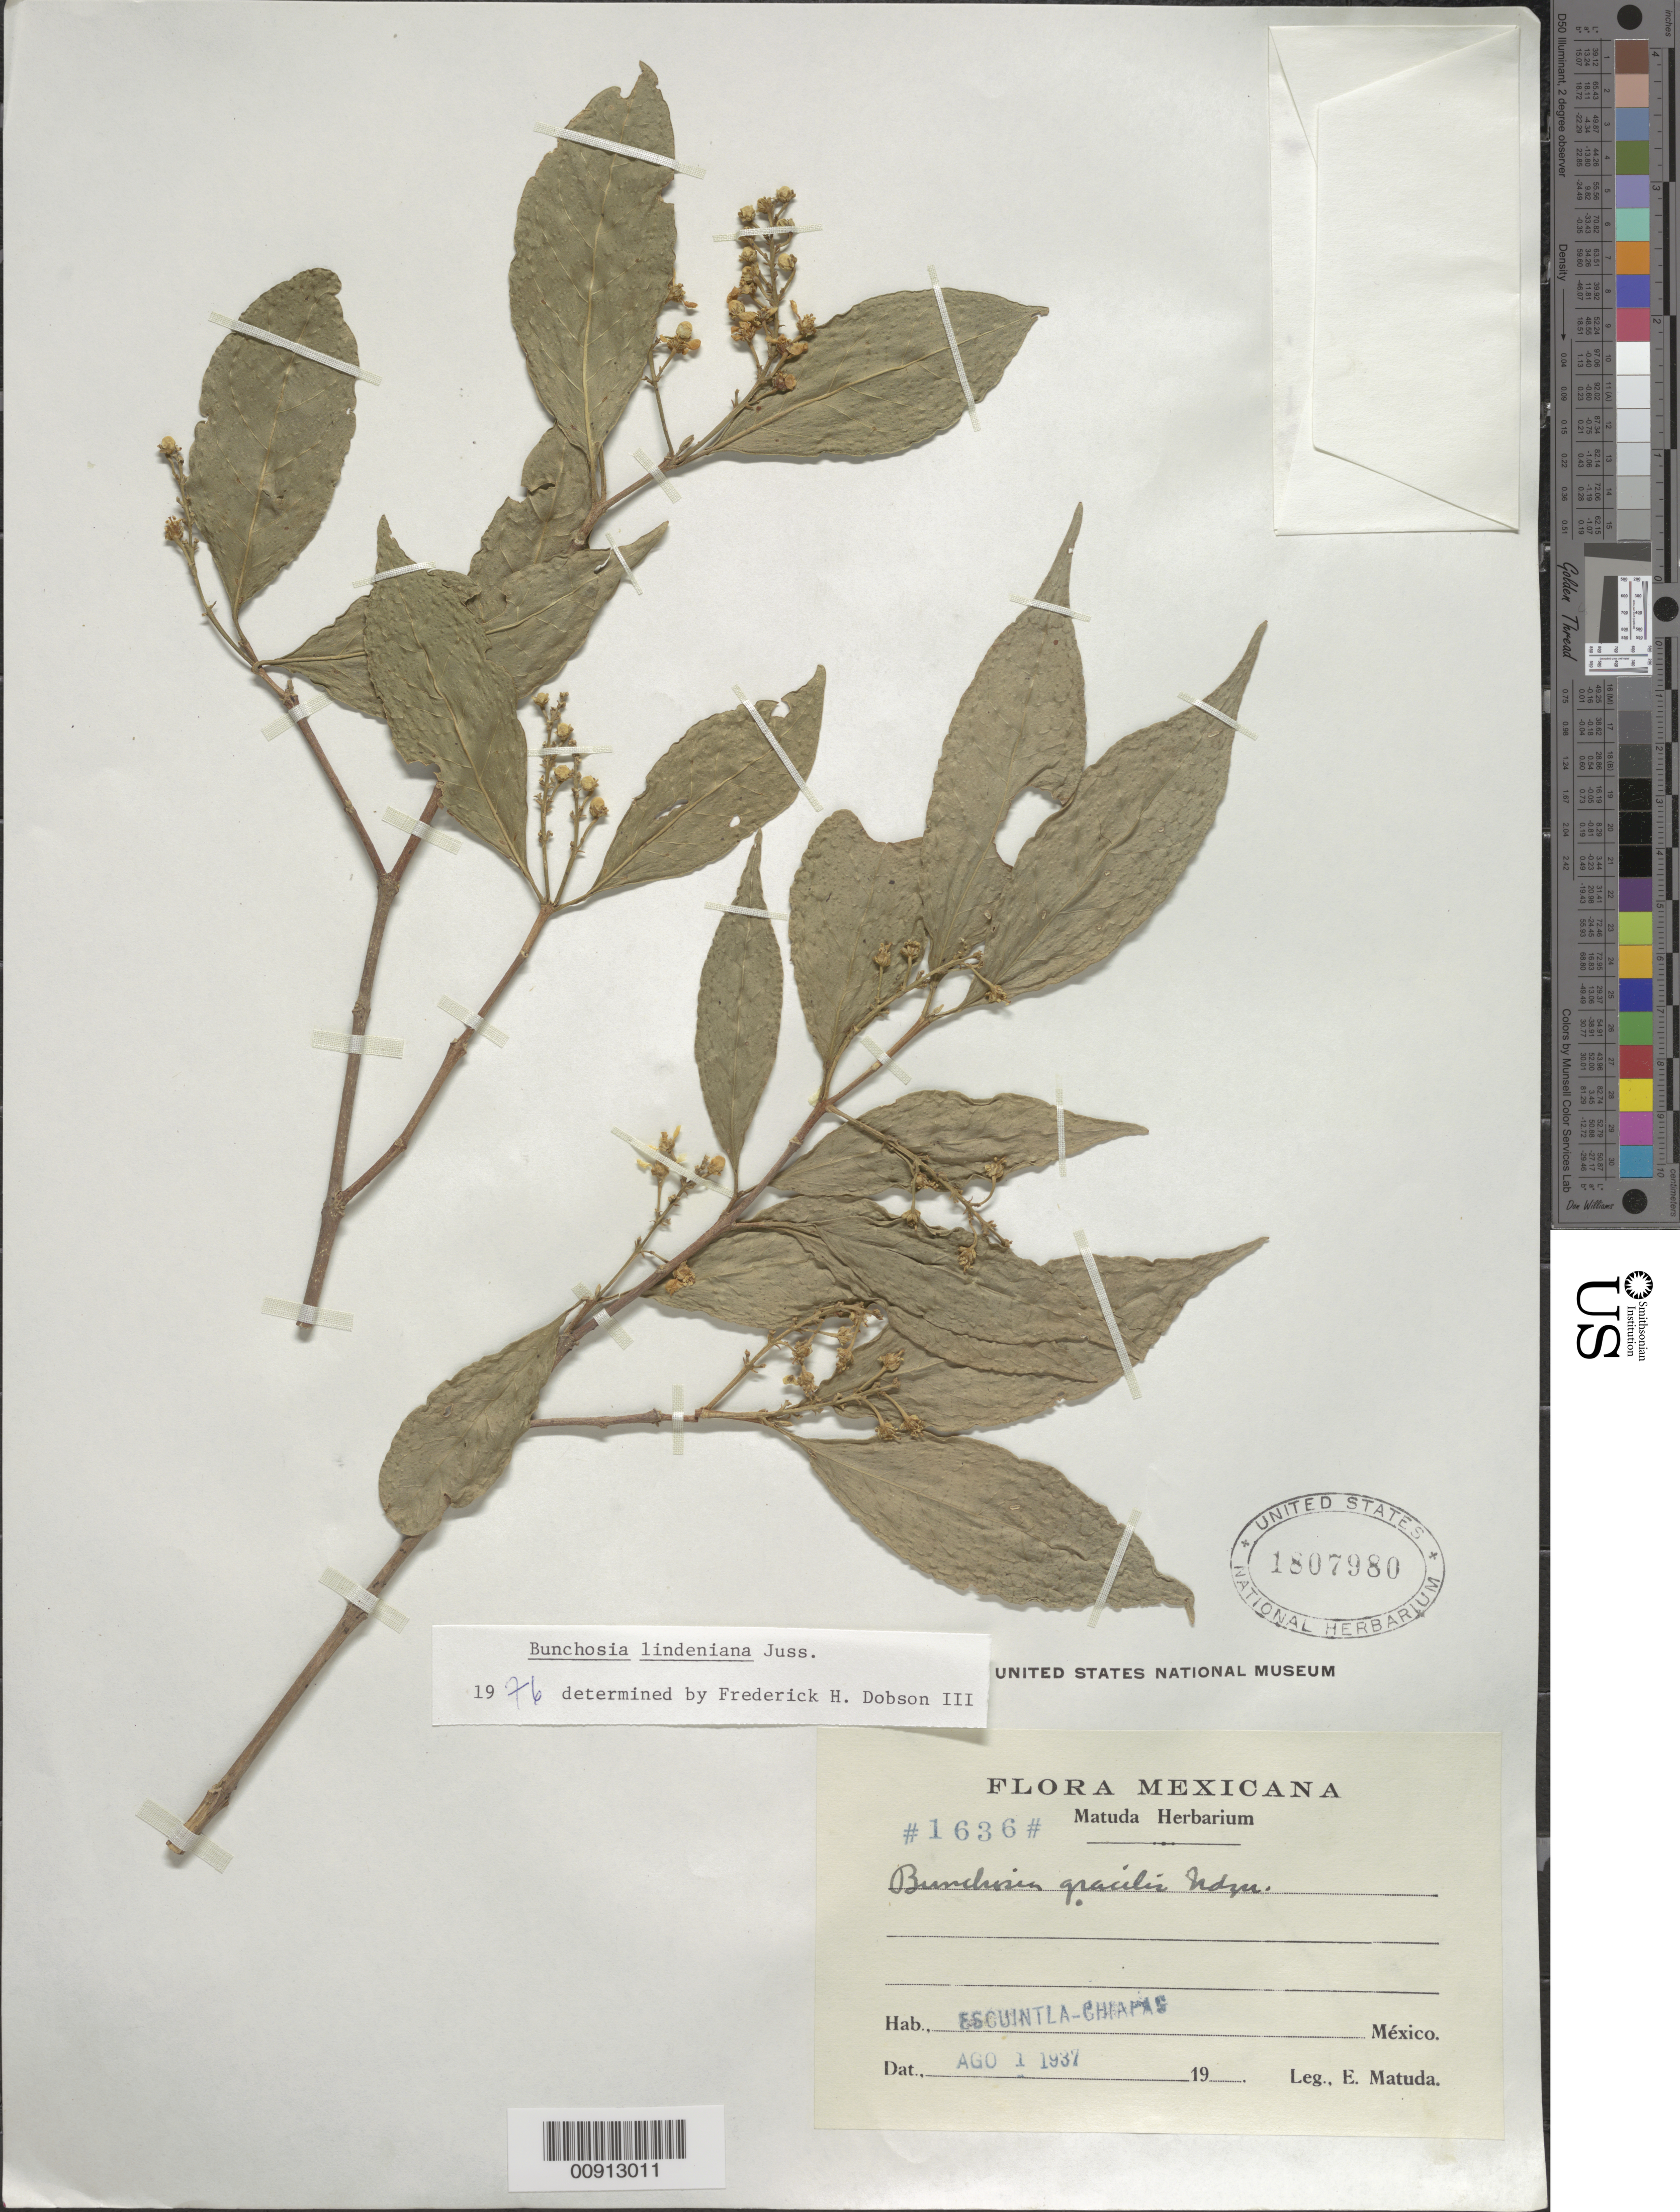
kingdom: Plantae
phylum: Tracheophyta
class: Magnoliopsida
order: Malpighiales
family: Malpighiaceae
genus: Bunchosia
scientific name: Bunchosia lindeniana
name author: A. Juss.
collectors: E. Matuda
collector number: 1636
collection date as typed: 01 Aug 1937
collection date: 1937-08-01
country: Mexico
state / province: Chiapas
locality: Escuintla, Chiapas.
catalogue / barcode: US 1807980